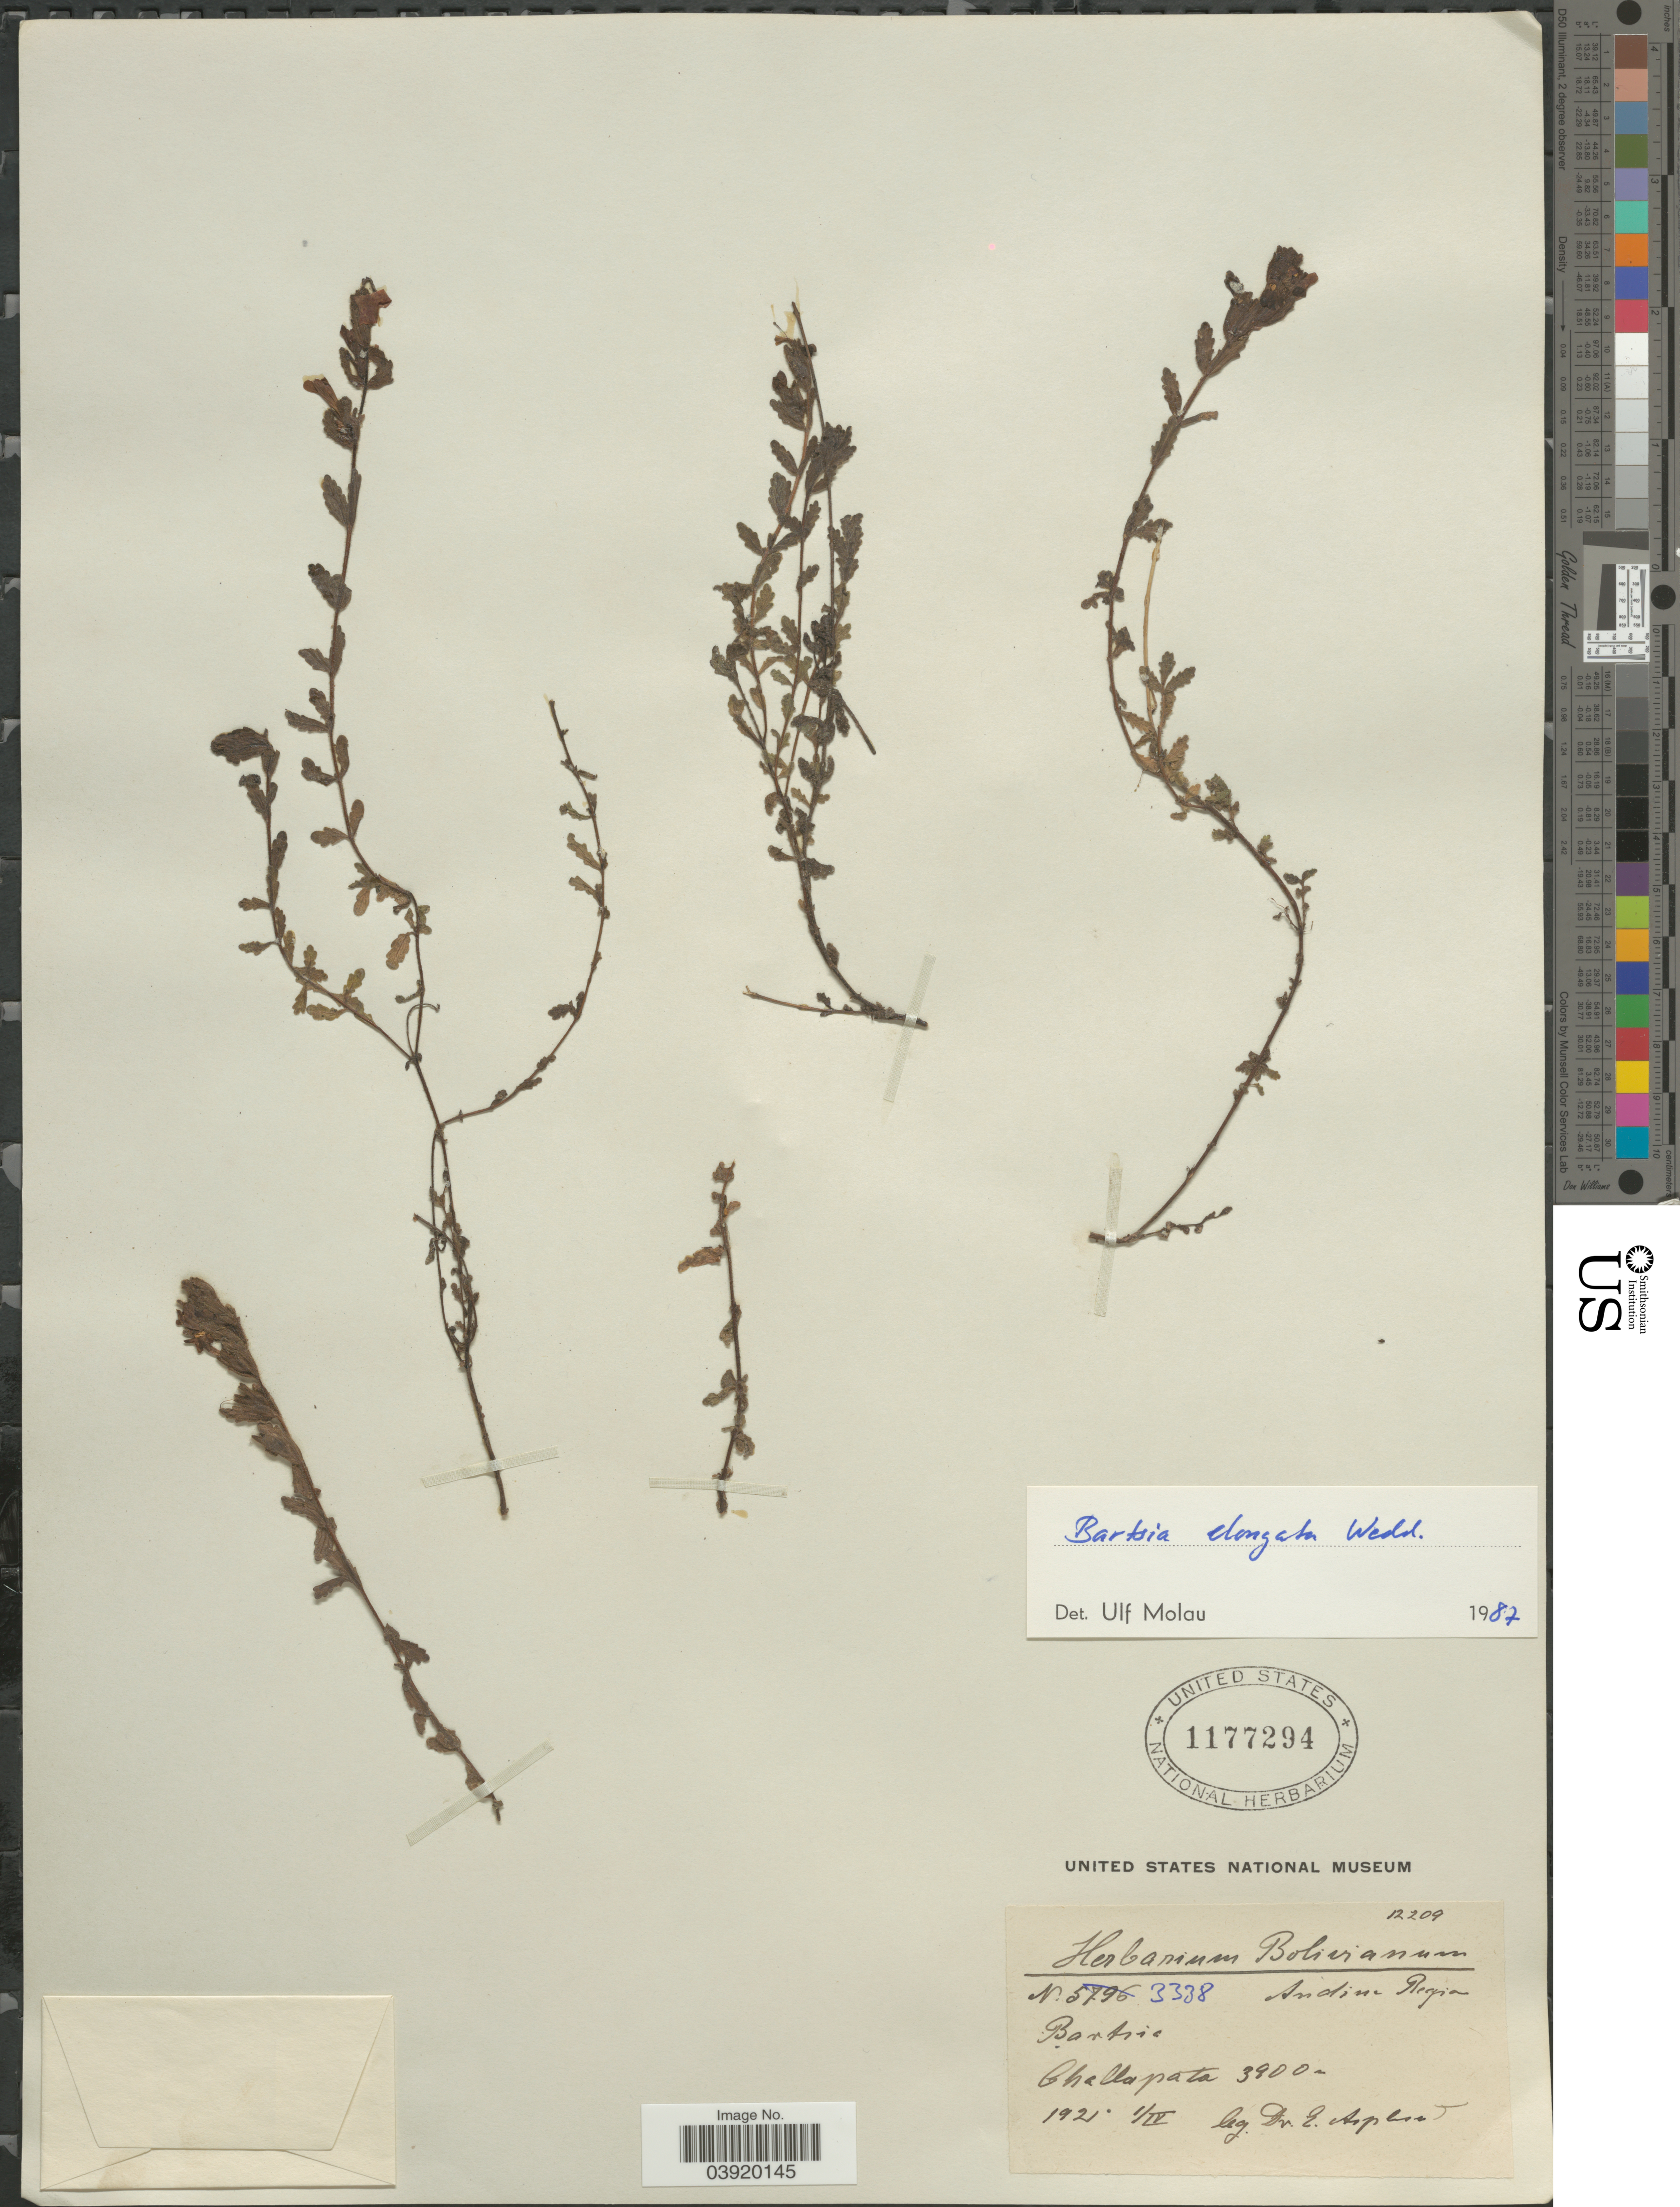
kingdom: Plantae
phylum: Tracheophyta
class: Magnoliopsida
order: Lamiales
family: Orobanchaceae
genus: Bartsia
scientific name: Bartsia elongata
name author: Wedd.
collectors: E. Asplund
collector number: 3338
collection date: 1921-04-01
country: Bolivia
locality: Andina Region. Challapata.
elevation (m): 3900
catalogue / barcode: US 1177294